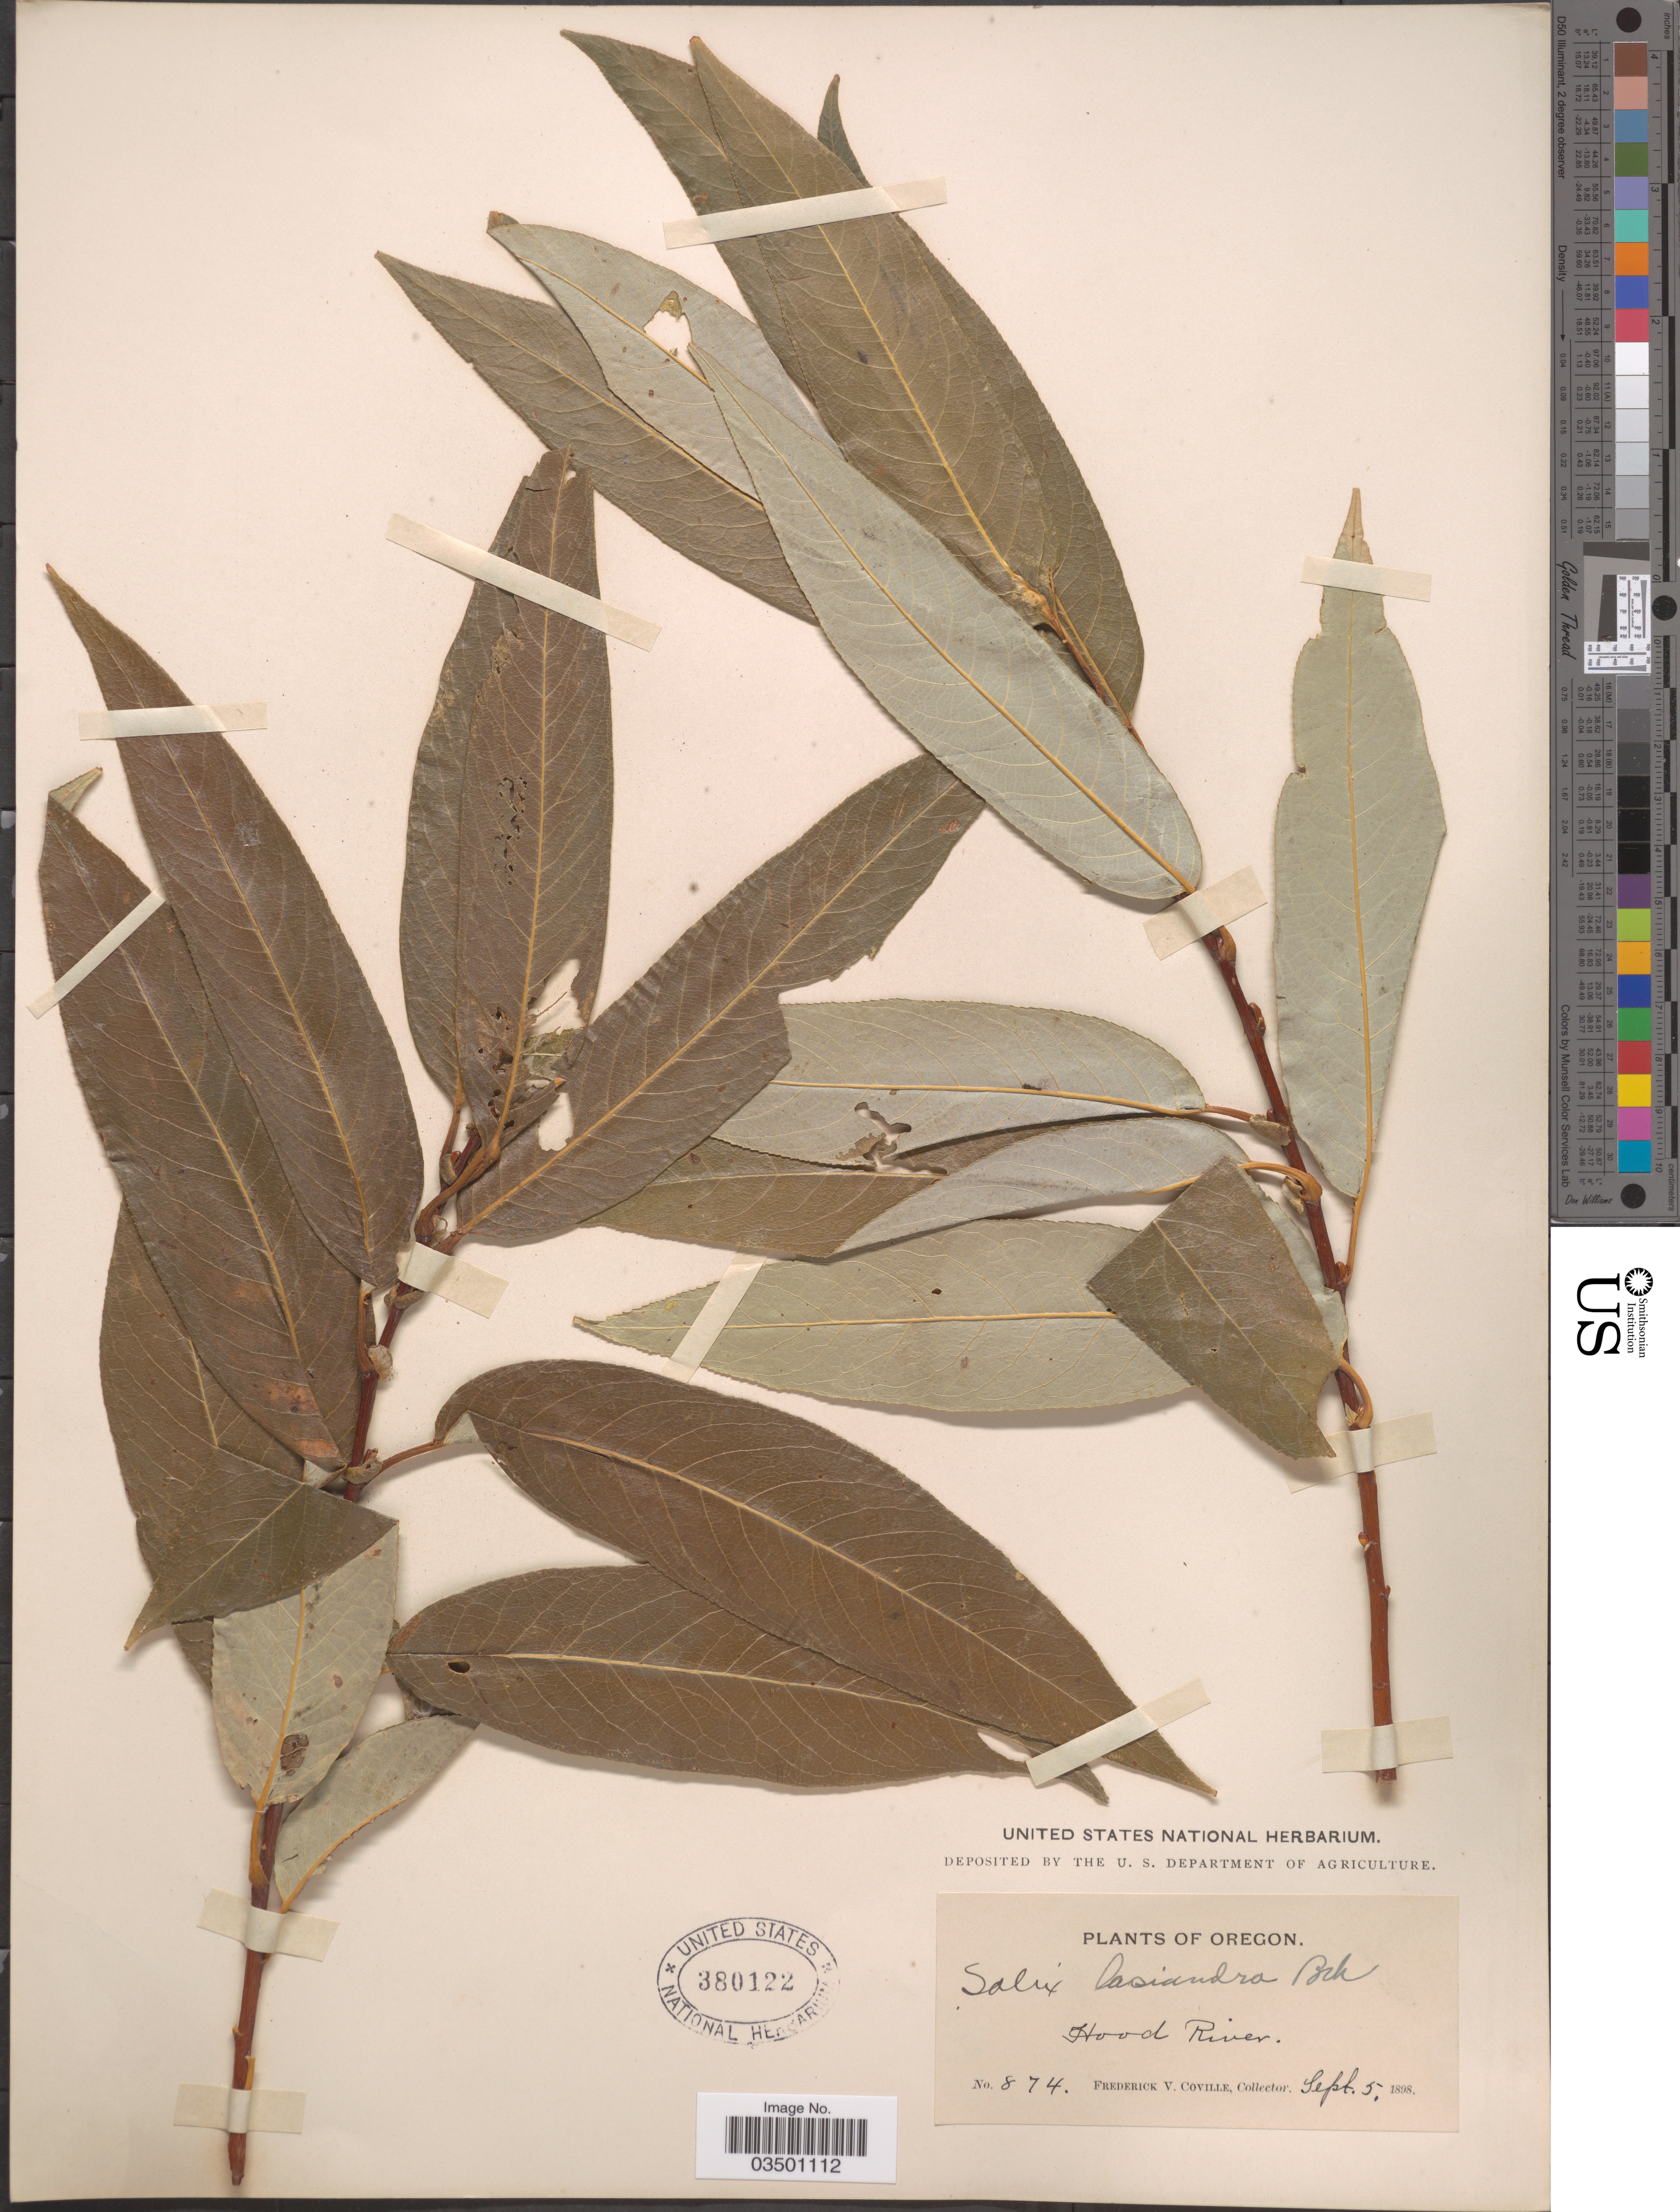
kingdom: Plantae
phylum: Tracheophyta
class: Magnoliopsida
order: Malpighiales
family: Salicaceae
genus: Salix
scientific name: Salix lasiandra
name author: Benth.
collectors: F. V. Coville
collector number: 874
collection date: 1898-09-05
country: United States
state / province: Oregon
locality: Hood River.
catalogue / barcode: US 380122